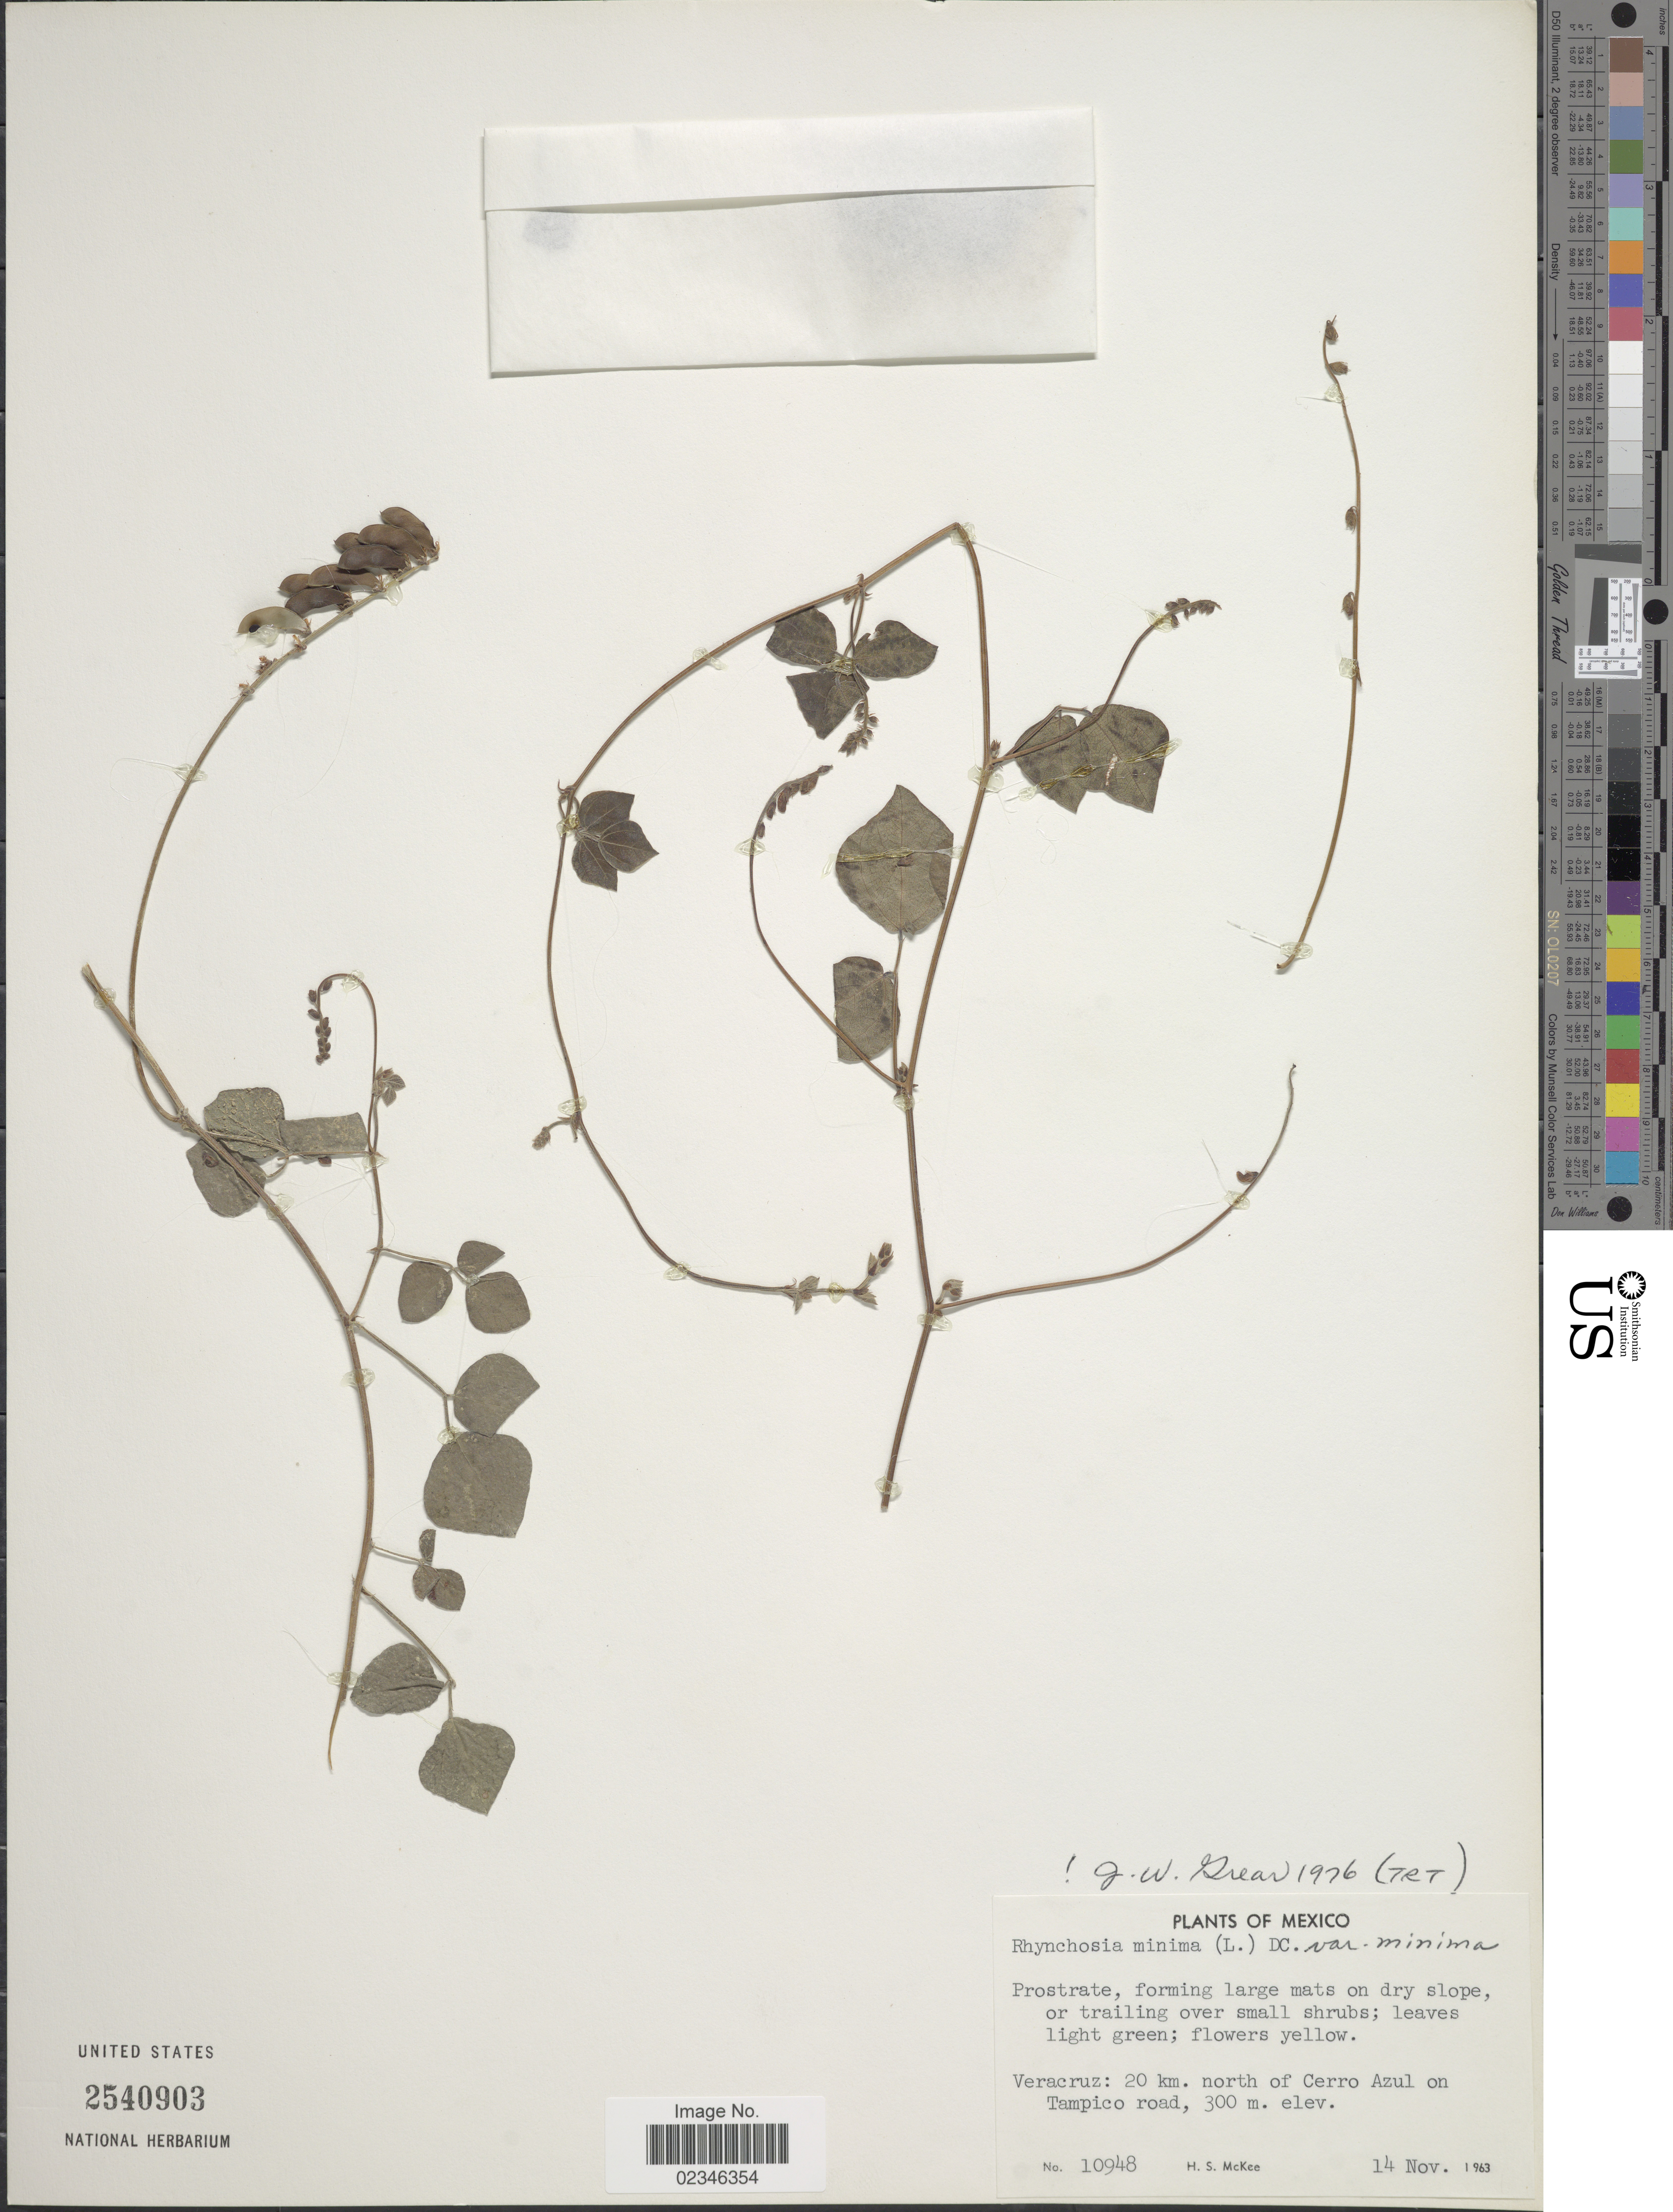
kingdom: Plantae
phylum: Tracheophyta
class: Magnoliopsida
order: Fabales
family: Fabaceae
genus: Rhynchosia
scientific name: Rhynchosia minima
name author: (L.) DC.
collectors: H. S. McKee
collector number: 10948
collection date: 1963-11-14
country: Mexico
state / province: Veracruz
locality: Veracruz: 20 km. north of Cerro Azul on Tampico road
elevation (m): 300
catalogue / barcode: US 2540903